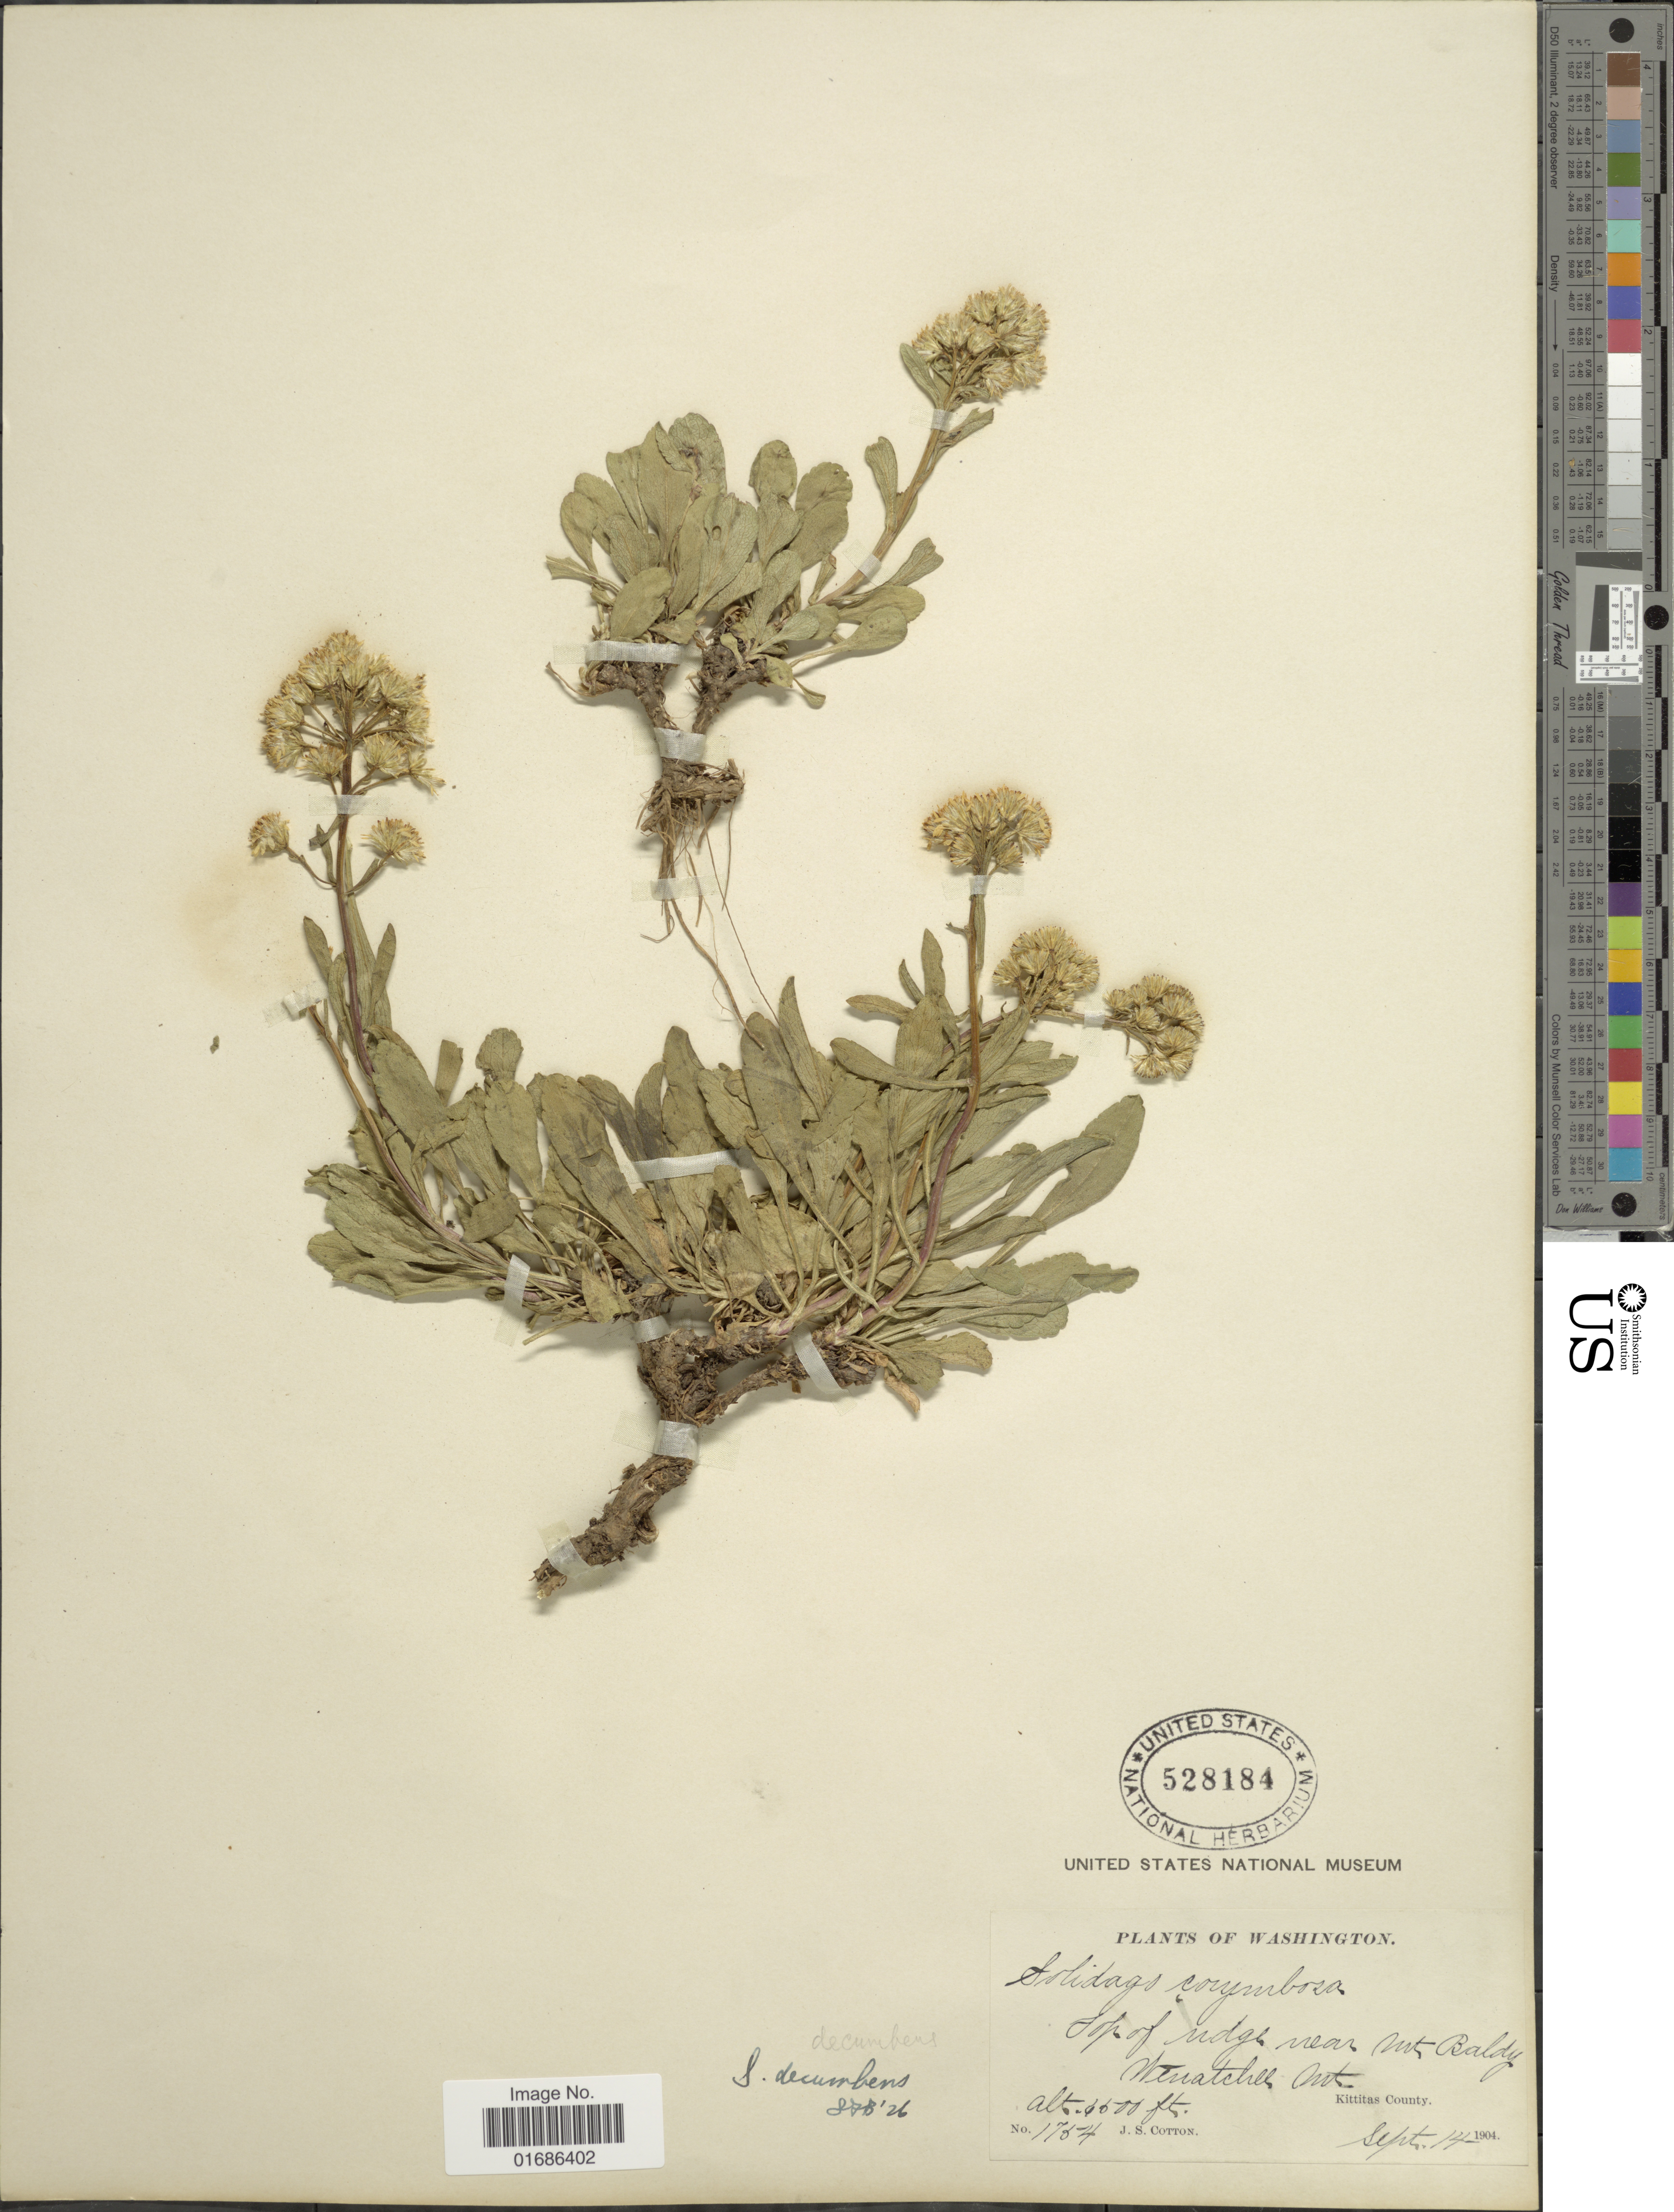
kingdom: Plantae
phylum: Tracheophyta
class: Magnoliopsida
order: Asterales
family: Asteraceae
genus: Solidago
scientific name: Solidago decumbens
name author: Greene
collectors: J. S. Cotton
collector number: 1754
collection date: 1904-09-14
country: United States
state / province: Washington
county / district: Kittitas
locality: Top of udge near Mt Baldy, Wenatcher Mt, Kittitas County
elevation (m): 1981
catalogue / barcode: US 528184